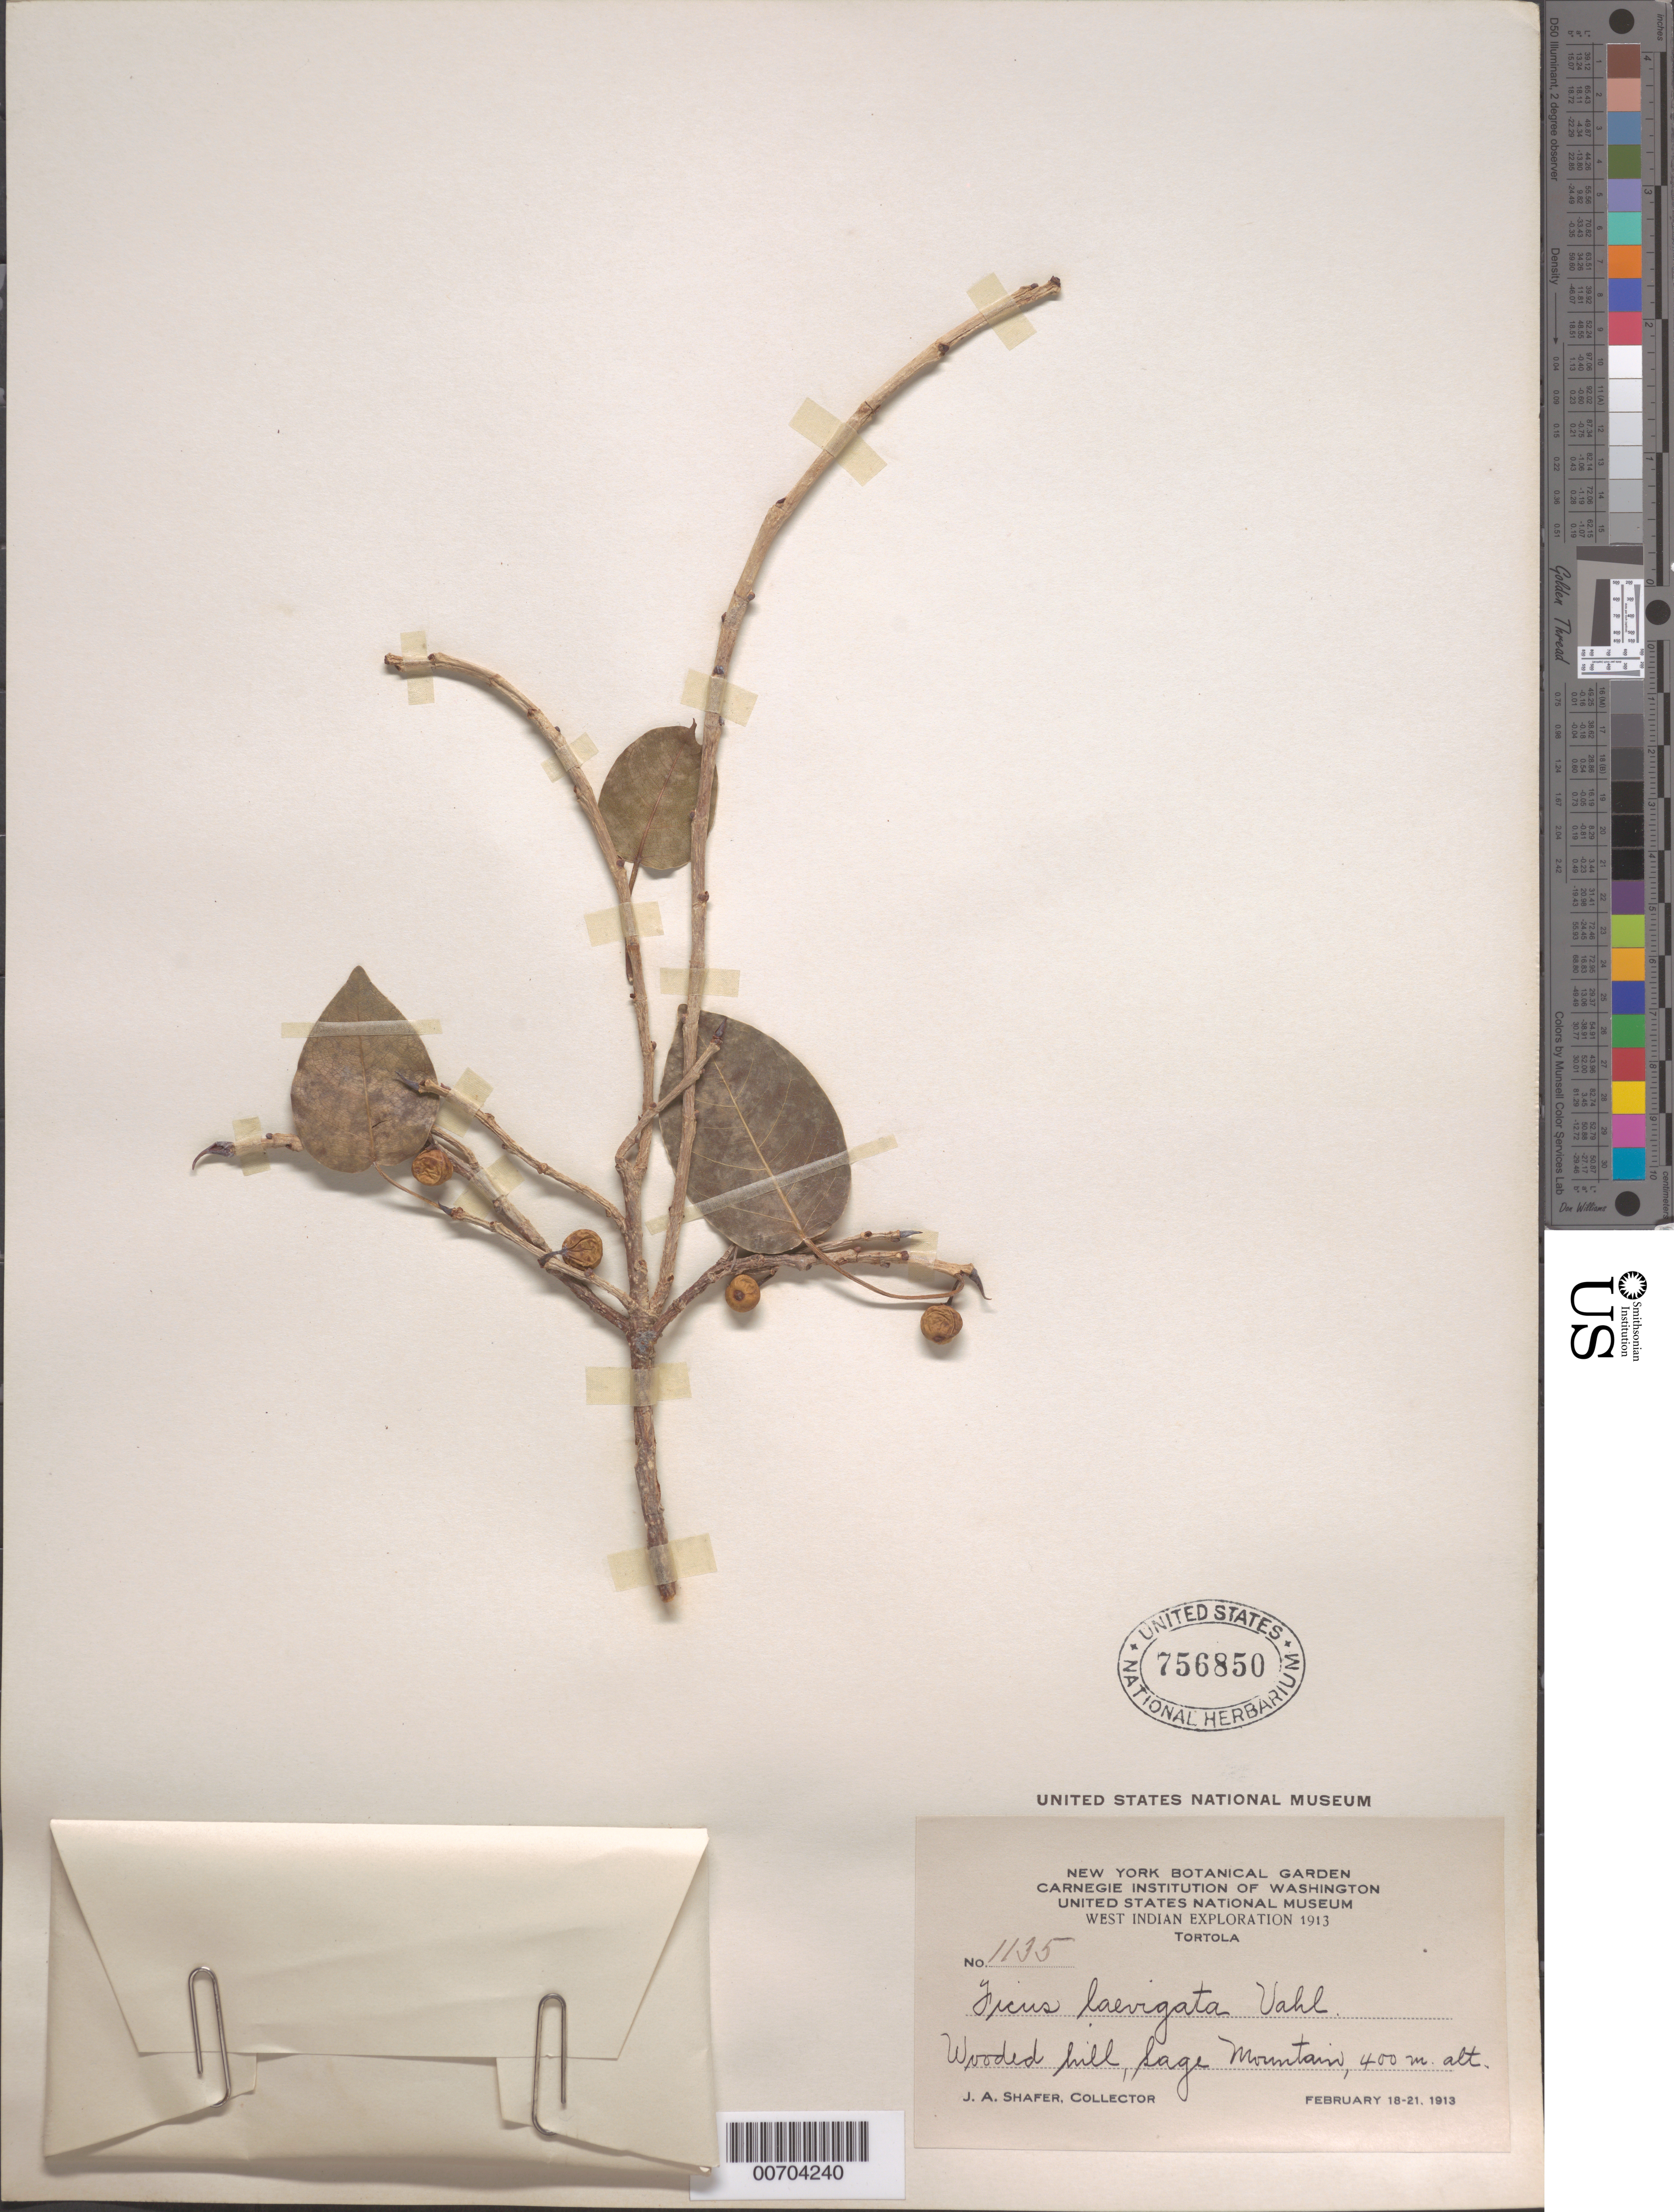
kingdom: Plantae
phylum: Tracheophyta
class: Magnoliopsida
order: Rosales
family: Moraceae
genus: Ficus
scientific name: Ficus laevigata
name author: Vahl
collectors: J. A. Shafer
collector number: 1135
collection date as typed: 18 Feb 1913 to 21 Feb 1913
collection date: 1913-02-18/1913-02-21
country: British Virgin Islands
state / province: Tortola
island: Tortola Island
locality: Sage Mtn.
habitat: Wooded hill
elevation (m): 400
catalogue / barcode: US 756850